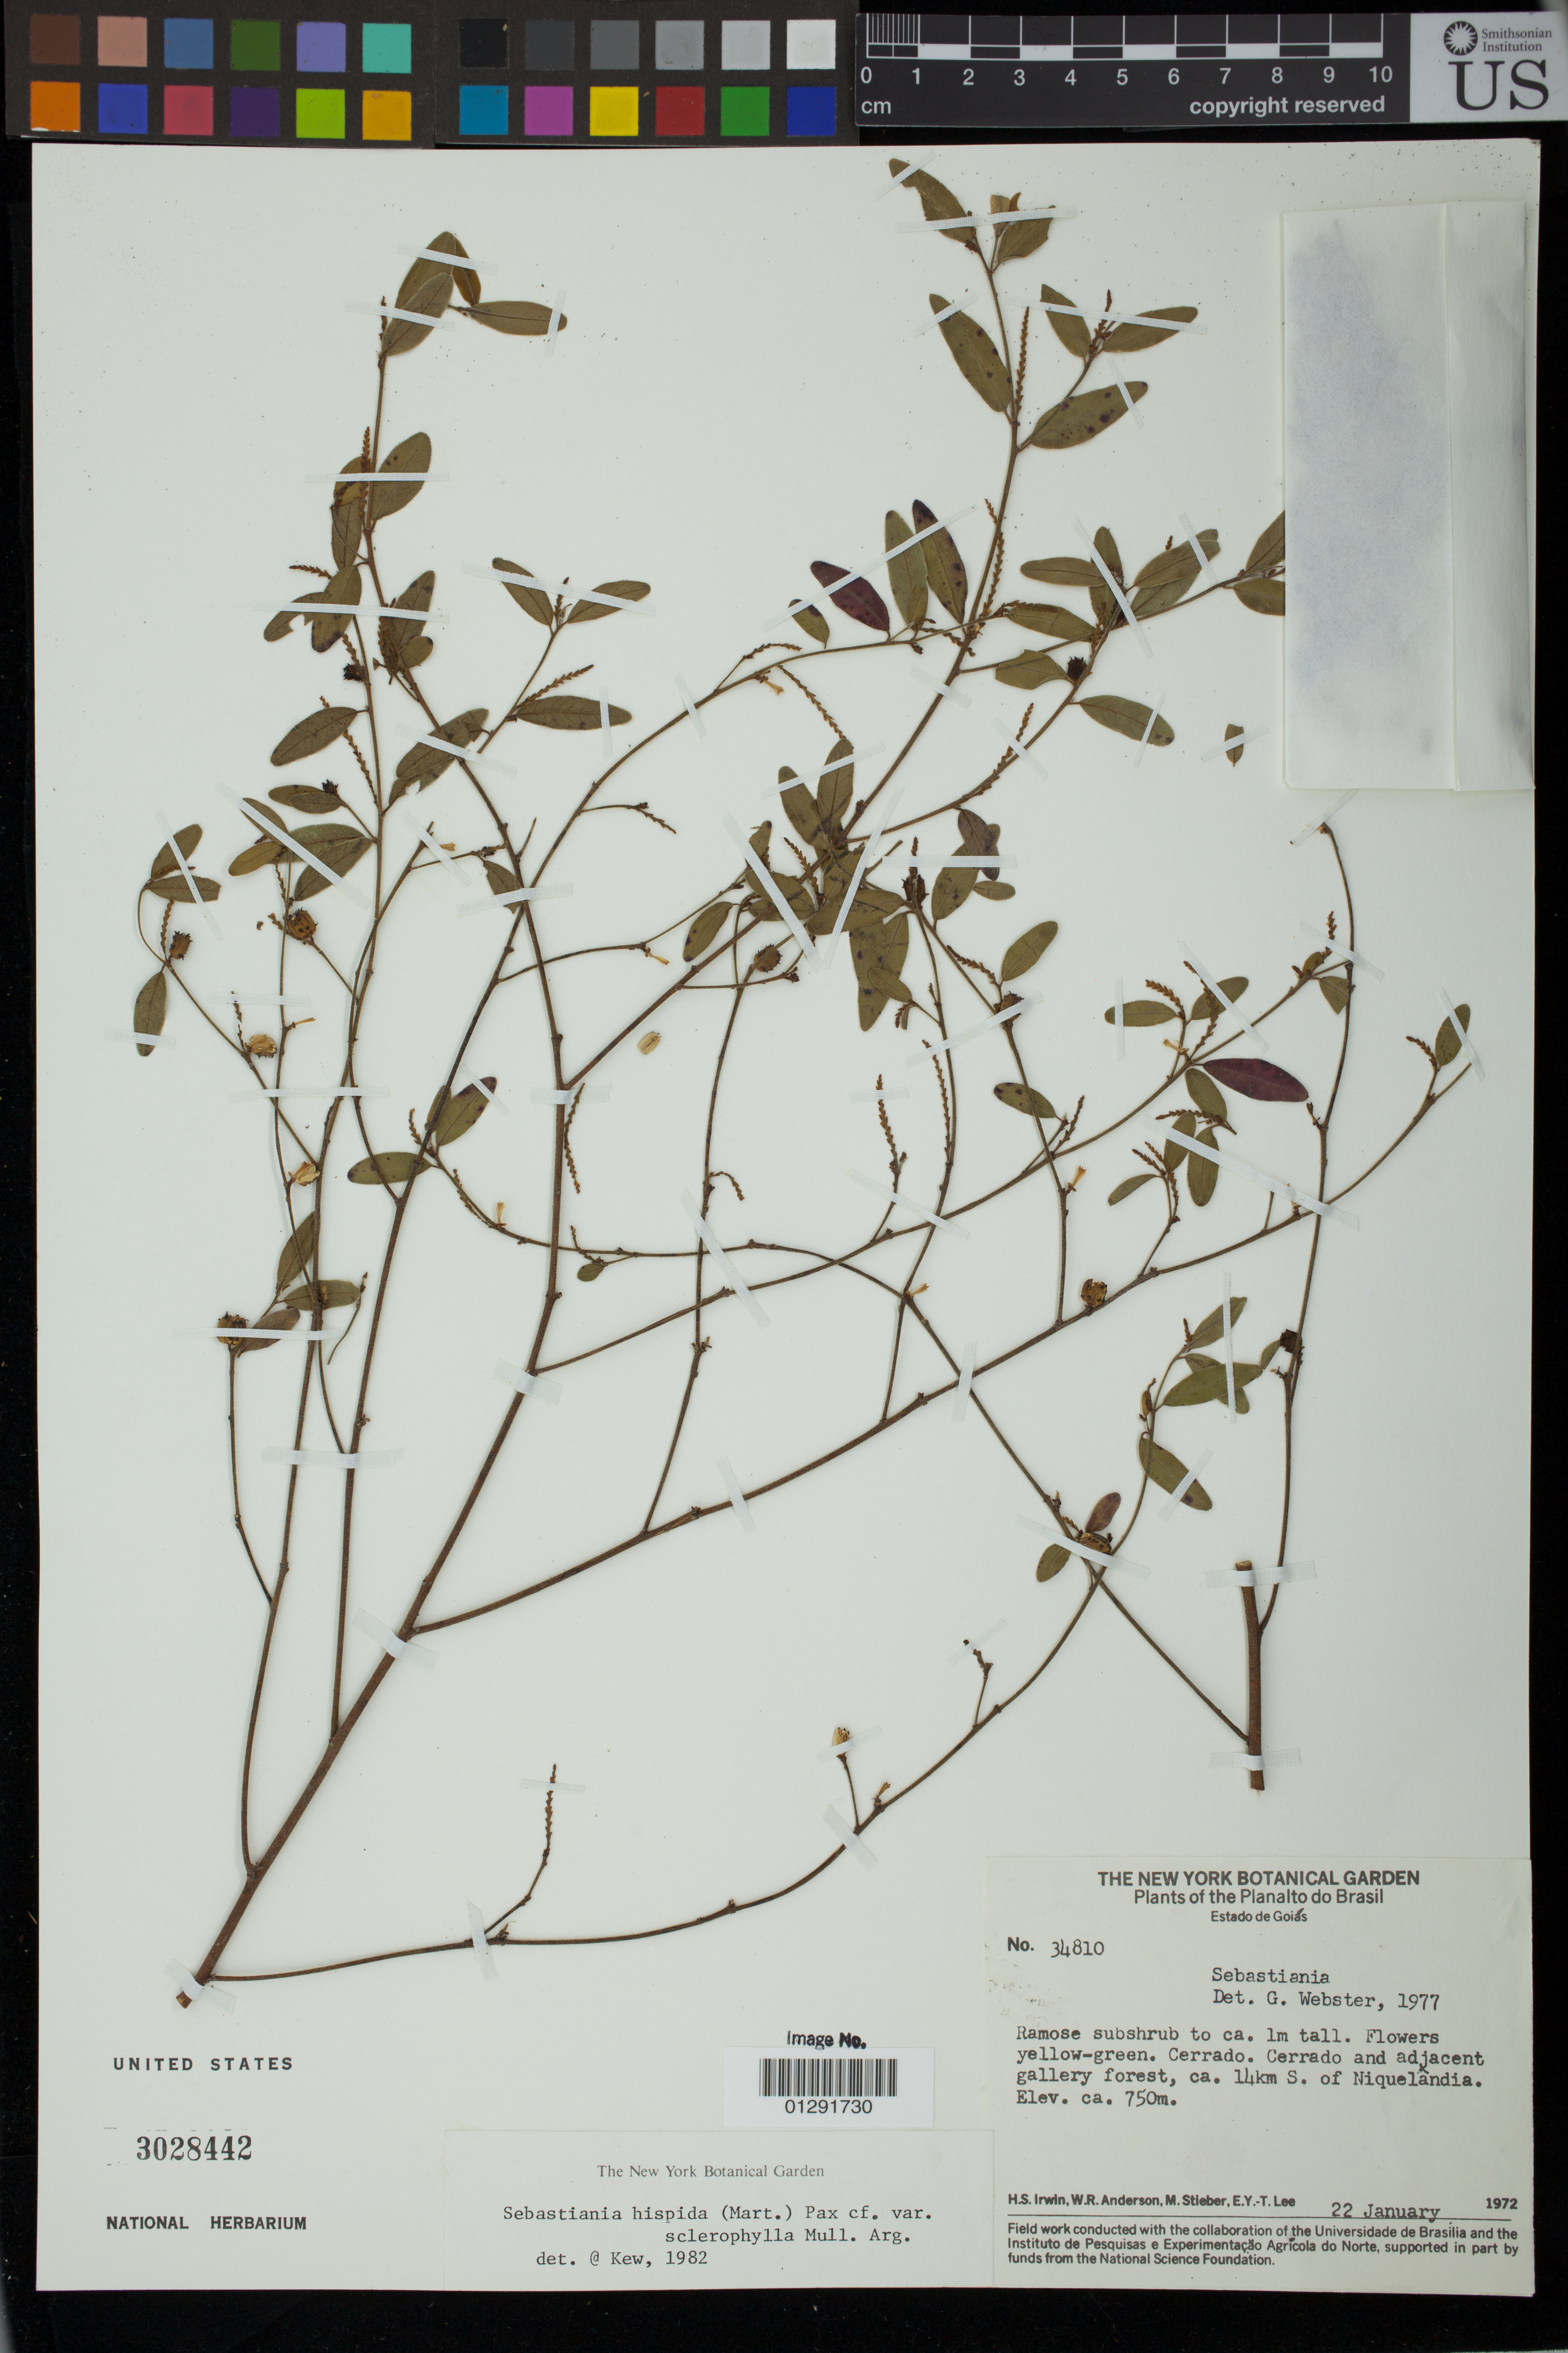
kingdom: Plantae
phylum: Tracheophyta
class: Magnoliopsida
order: Malpighiales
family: Euphorbiaceae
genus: Sebastiania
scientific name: Sebastiania hispida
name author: (Mart.) Pax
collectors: H. Irwin, W. R. Anderson, M. T. Stieber & E. Y. T. Lee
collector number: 34810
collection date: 1972-01-22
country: Brazil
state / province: Goias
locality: Ca. 14 km S. of Niquelandia.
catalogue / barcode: US 3028442